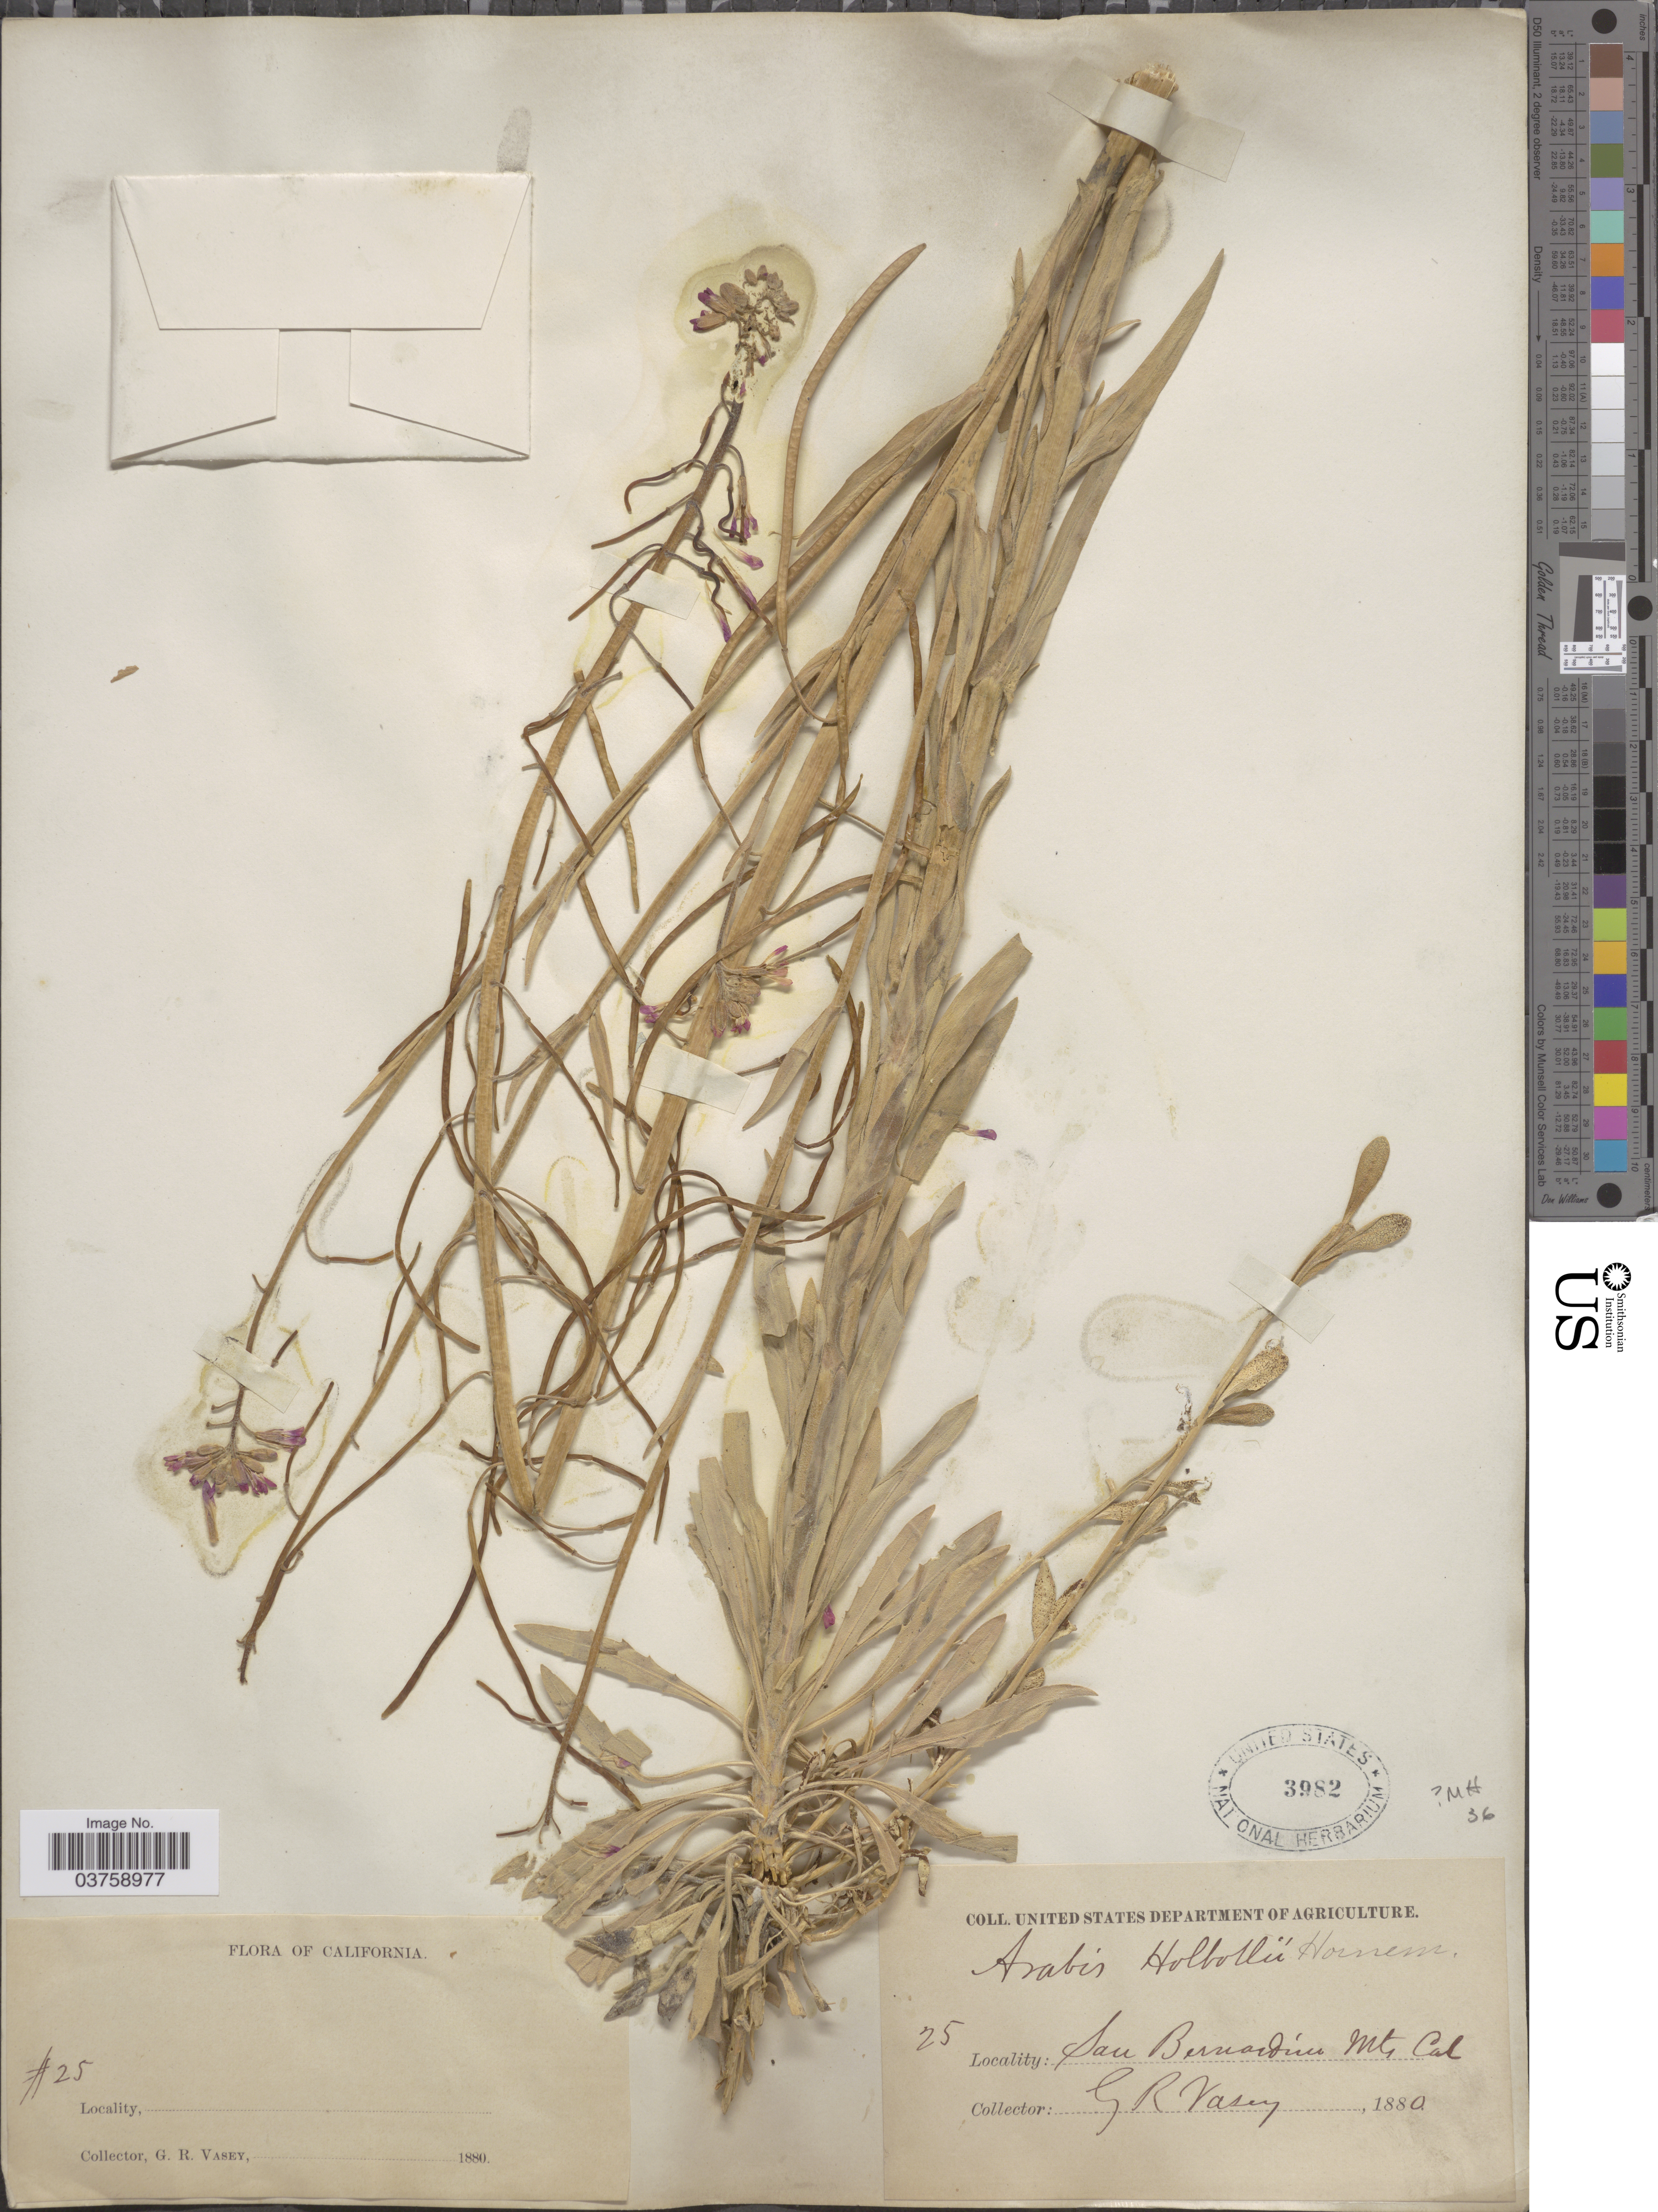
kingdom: Plantae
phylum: Tracheophyta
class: Magnoliopsida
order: Brassicales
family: Brassicaceae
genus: Arabis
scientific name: Arabis sparsiflora var. arcuata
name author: (Nutt.) Rollins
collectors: G. R. Vasey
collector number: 25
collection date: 1880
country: United States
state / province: California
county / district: San Bernardino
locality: San Bernardino Mts.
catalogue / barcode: US 3982